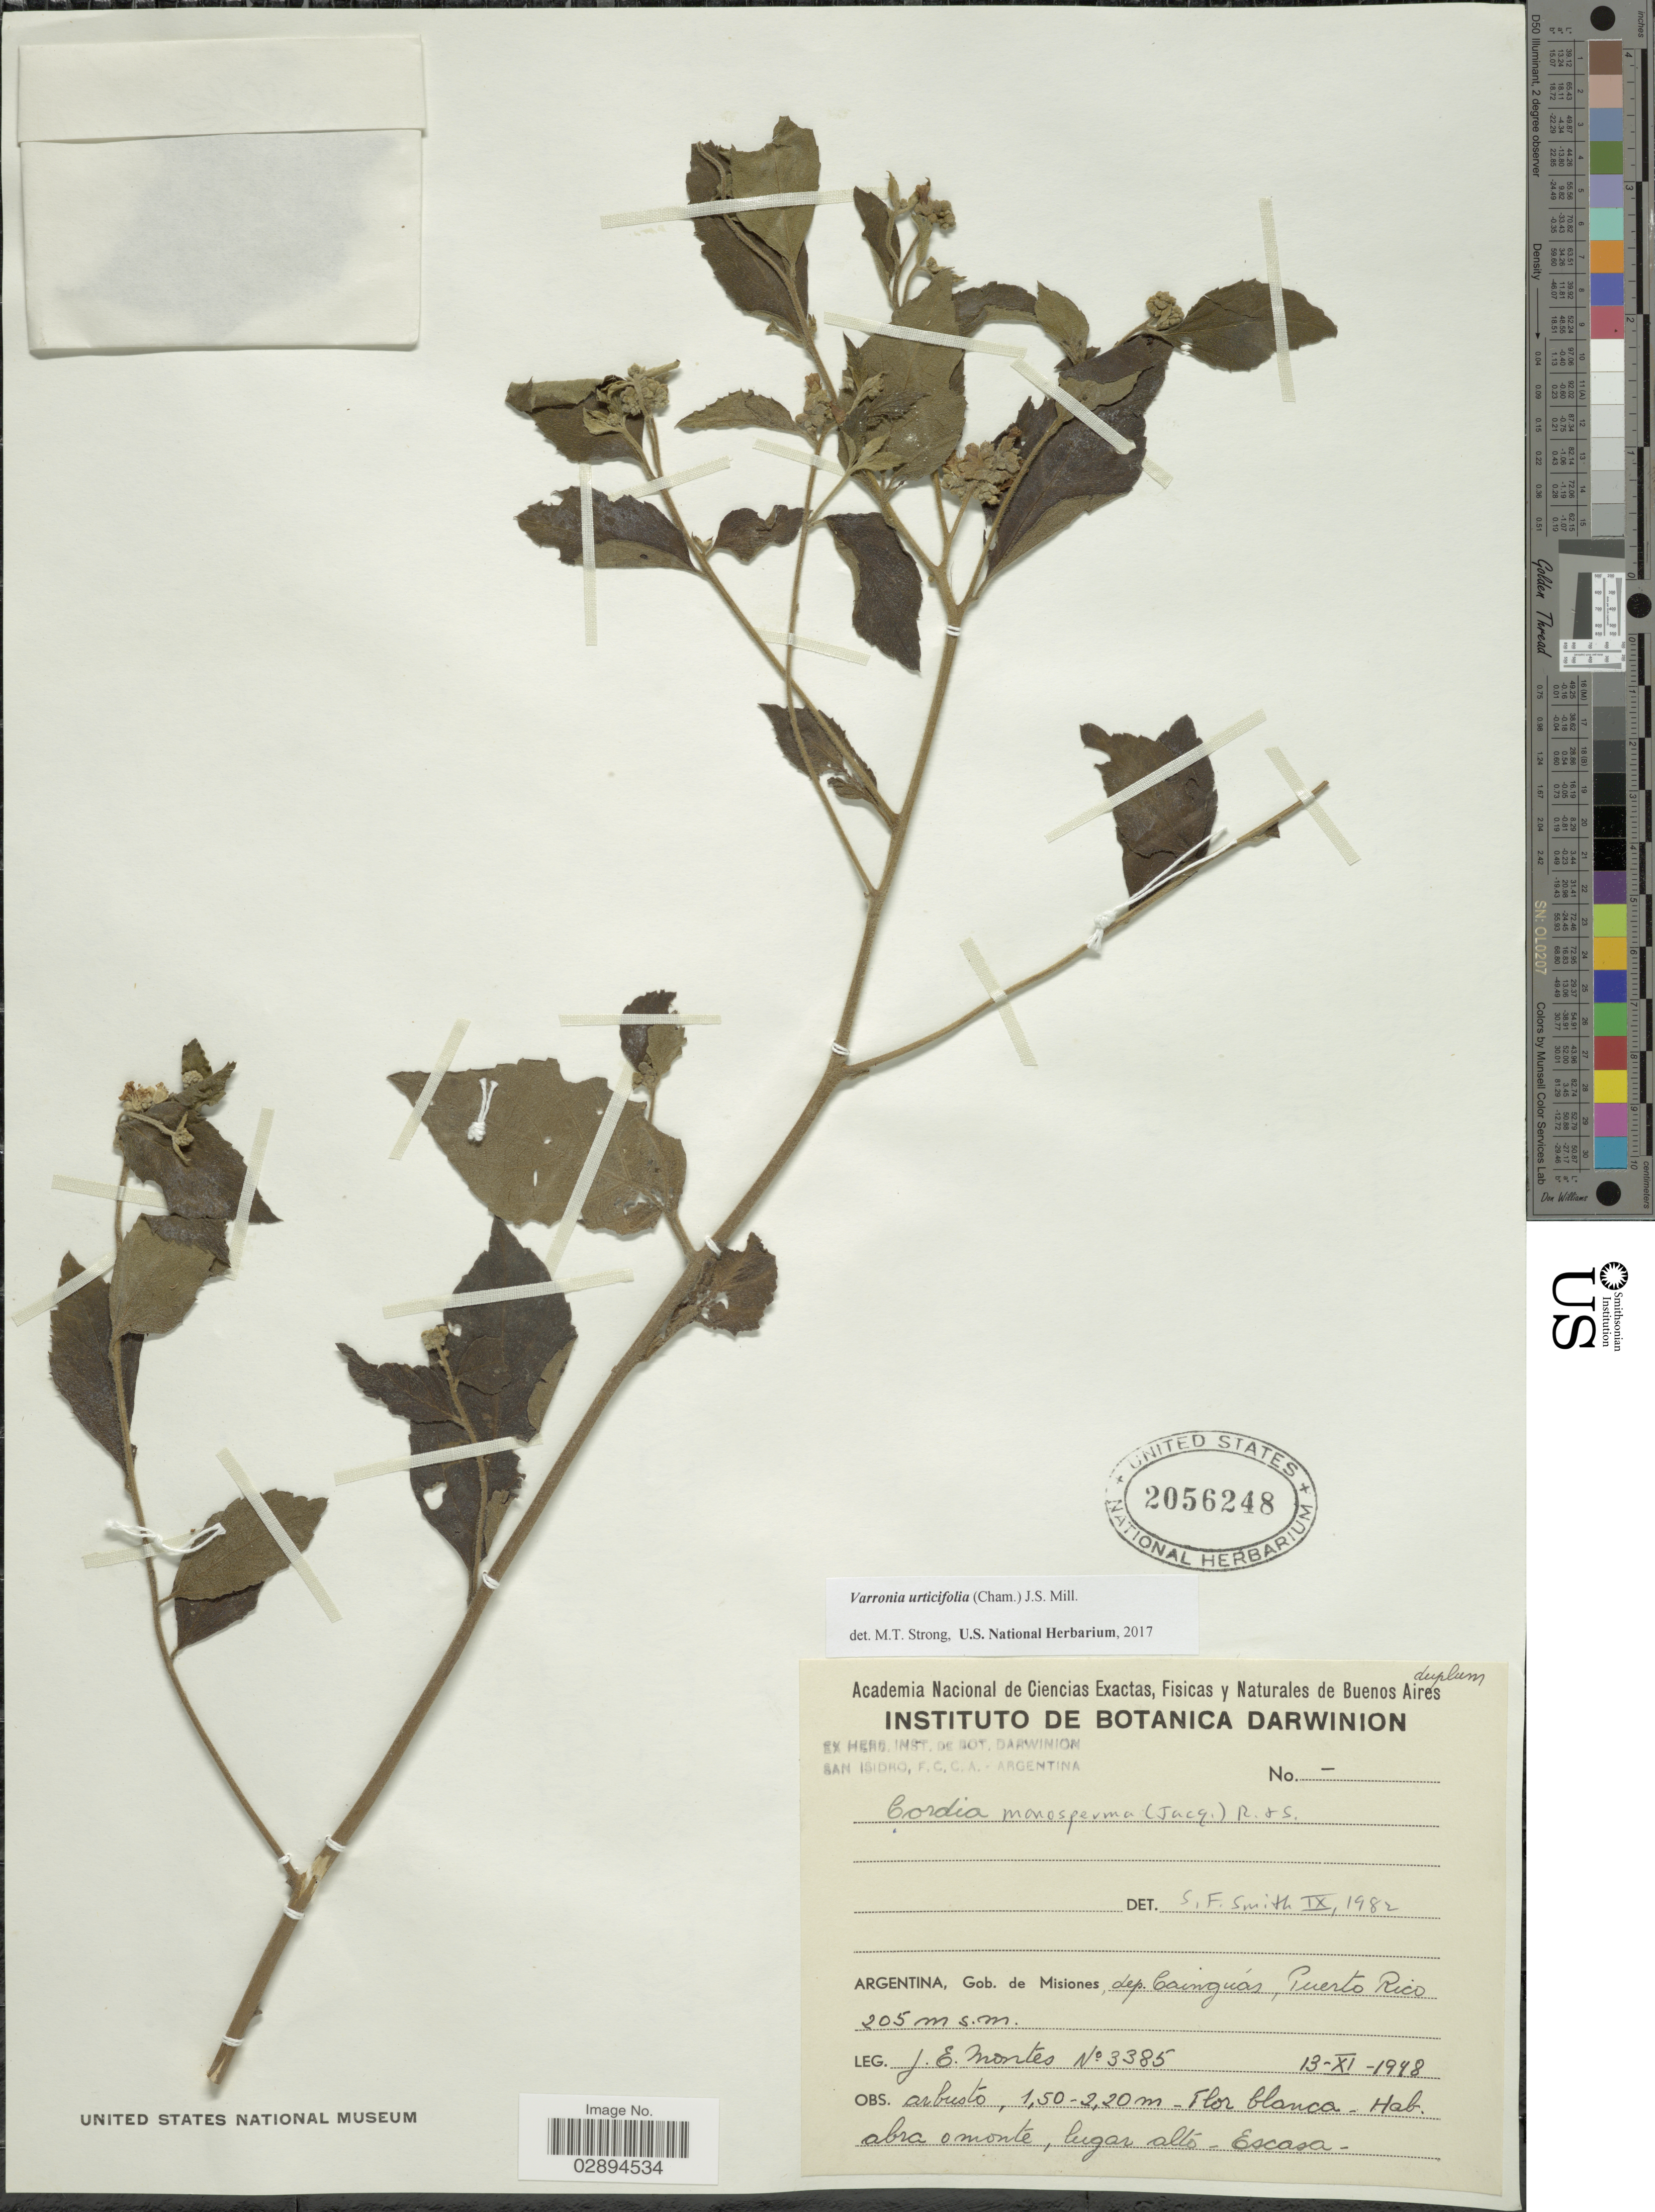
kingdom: Plantae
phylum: Tracheophyta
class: Magnoliopsida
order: Boraginales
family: Cordiaceae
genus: Varronia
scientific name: Varronia urticifolia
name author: (Cham.) J.S. Mill.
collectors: J. E. Montes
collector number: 3385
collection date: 1948-11-13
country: Argentina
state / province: Misiones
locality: Gob. de Misiones, dep. Cainguás, Puerto Rico. Abra o monte, lugar alto - Escasa.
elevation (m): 205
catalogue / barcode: US 2056248